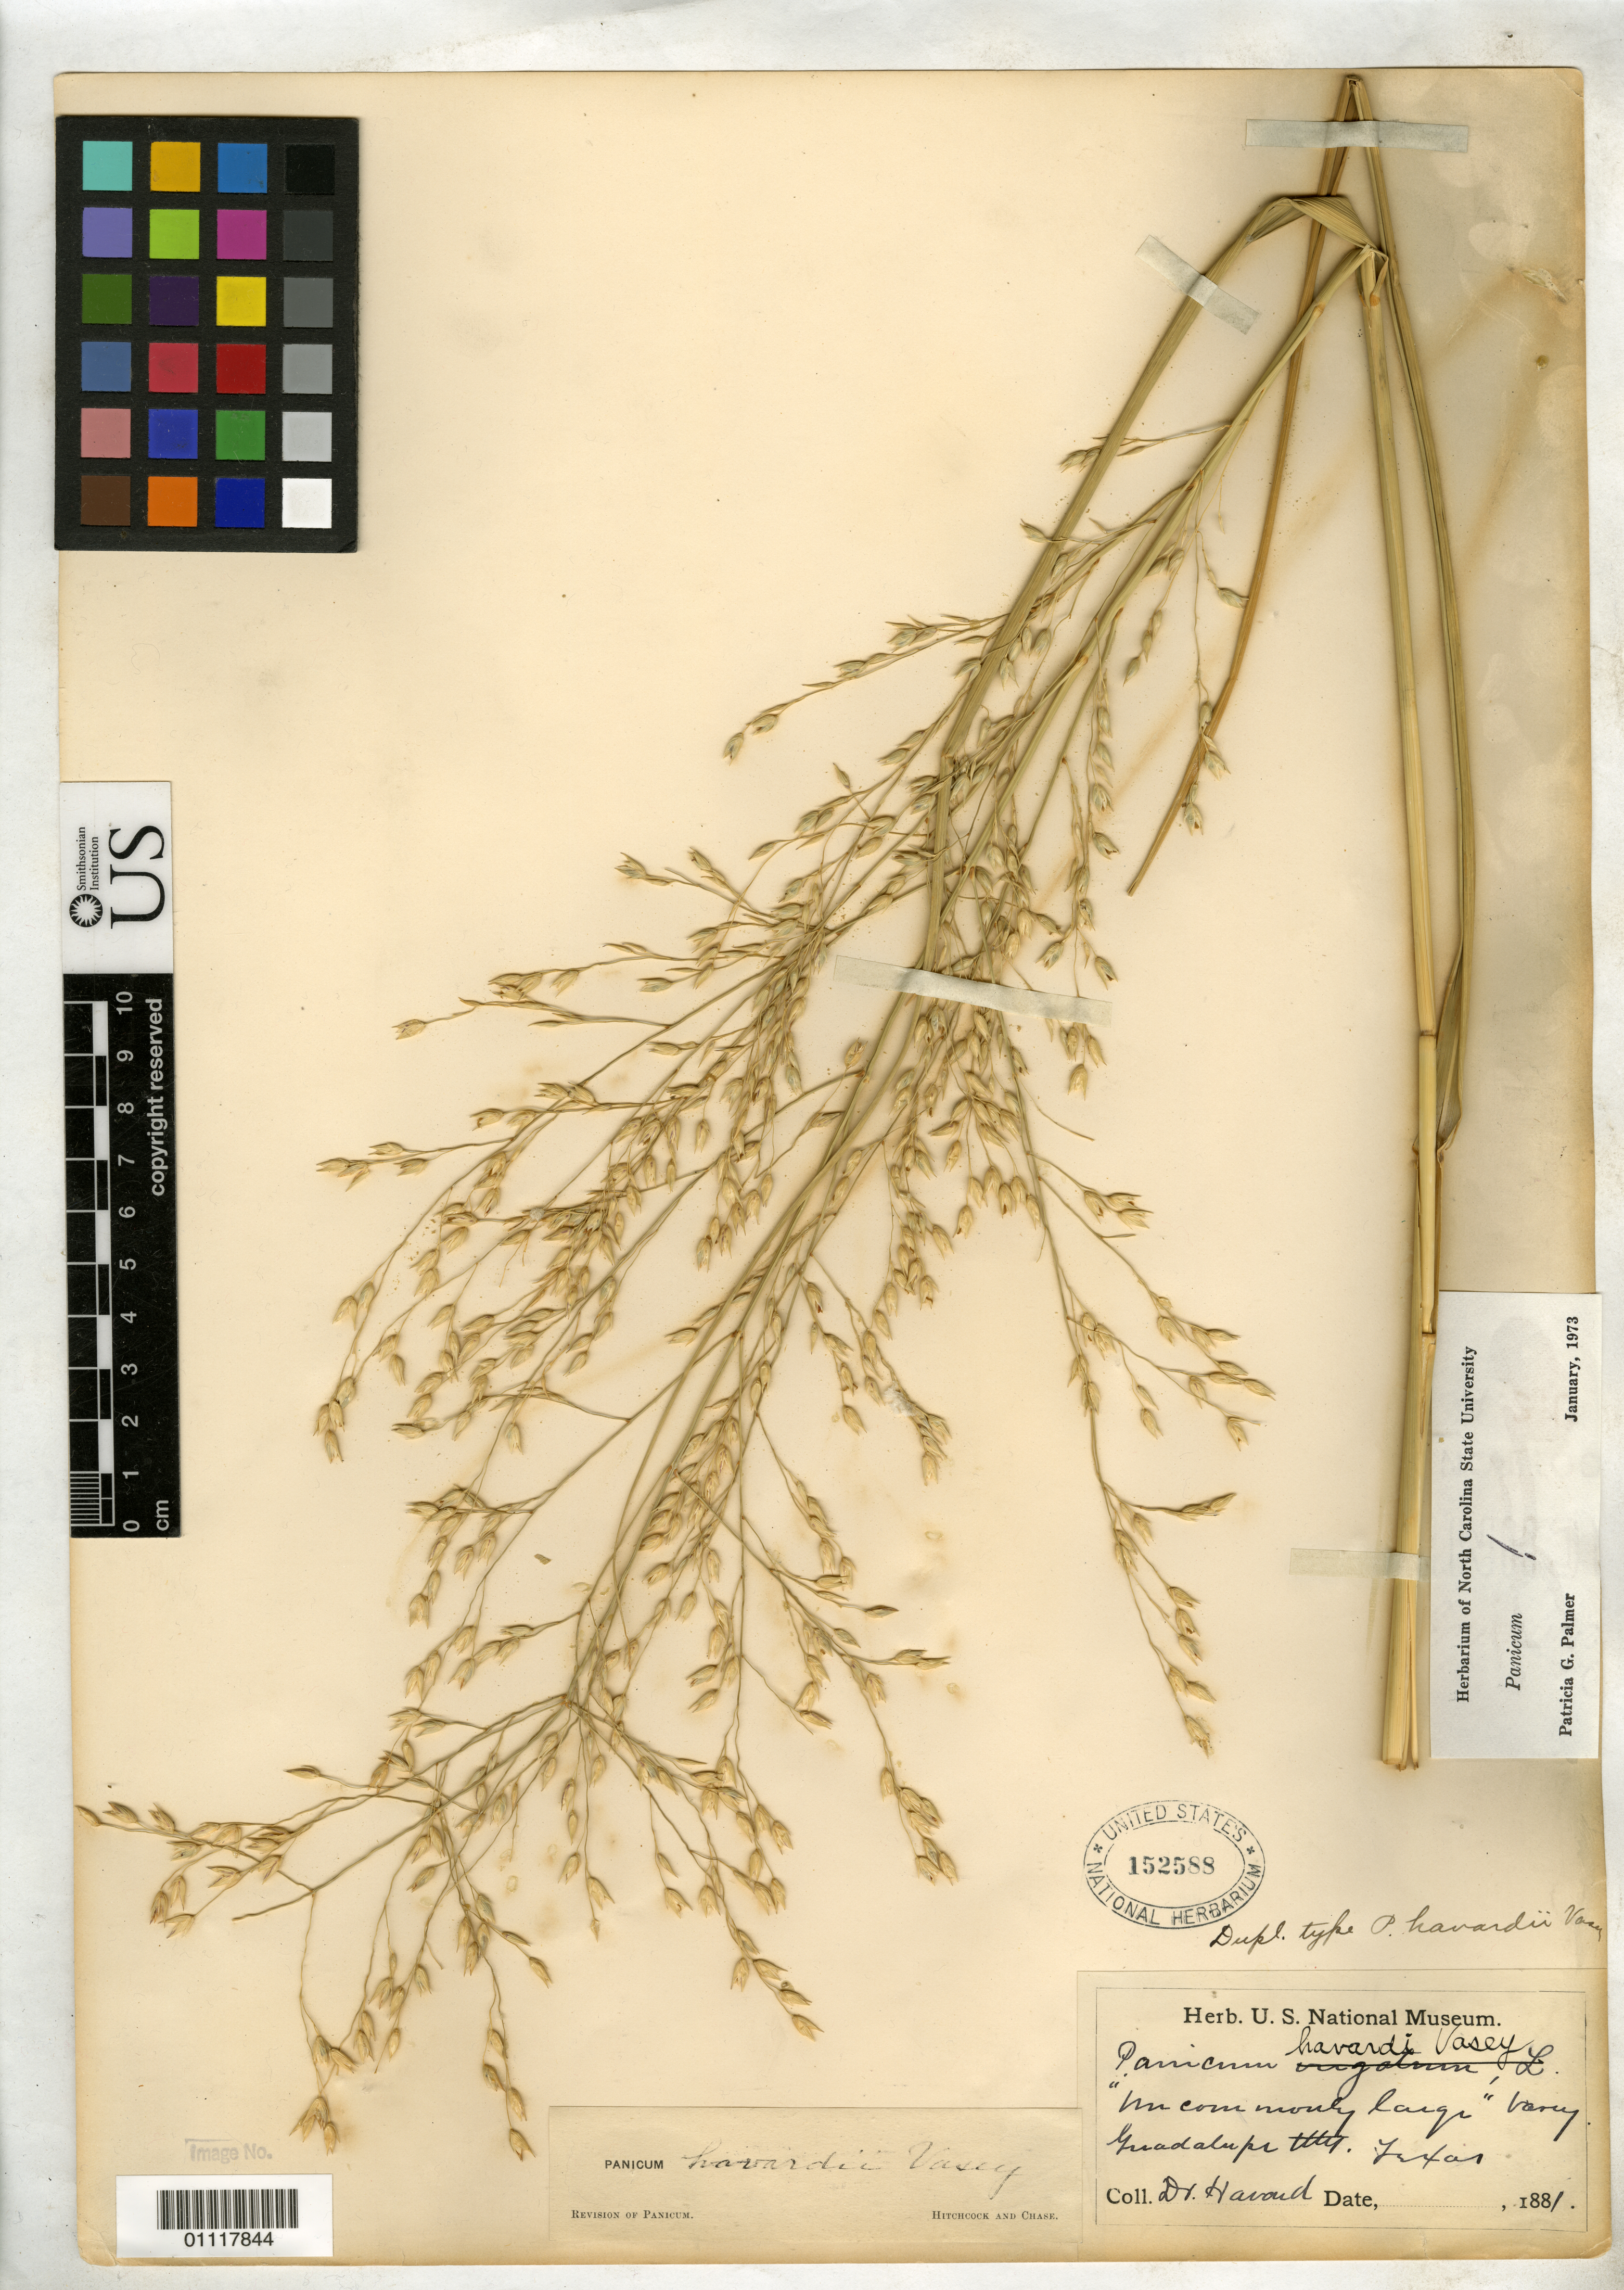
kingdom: Plantae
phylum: Tracheophyta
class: Liliopsida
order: Poales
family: Poaceae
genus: Panicum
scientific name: Panicum virgatum var. macranthum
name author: Vasey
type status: Isotype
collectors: V. Havard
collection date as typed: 1881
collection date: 1881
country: United States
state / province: Texas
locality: Guadalupe Mountains.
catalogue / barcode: US 152588